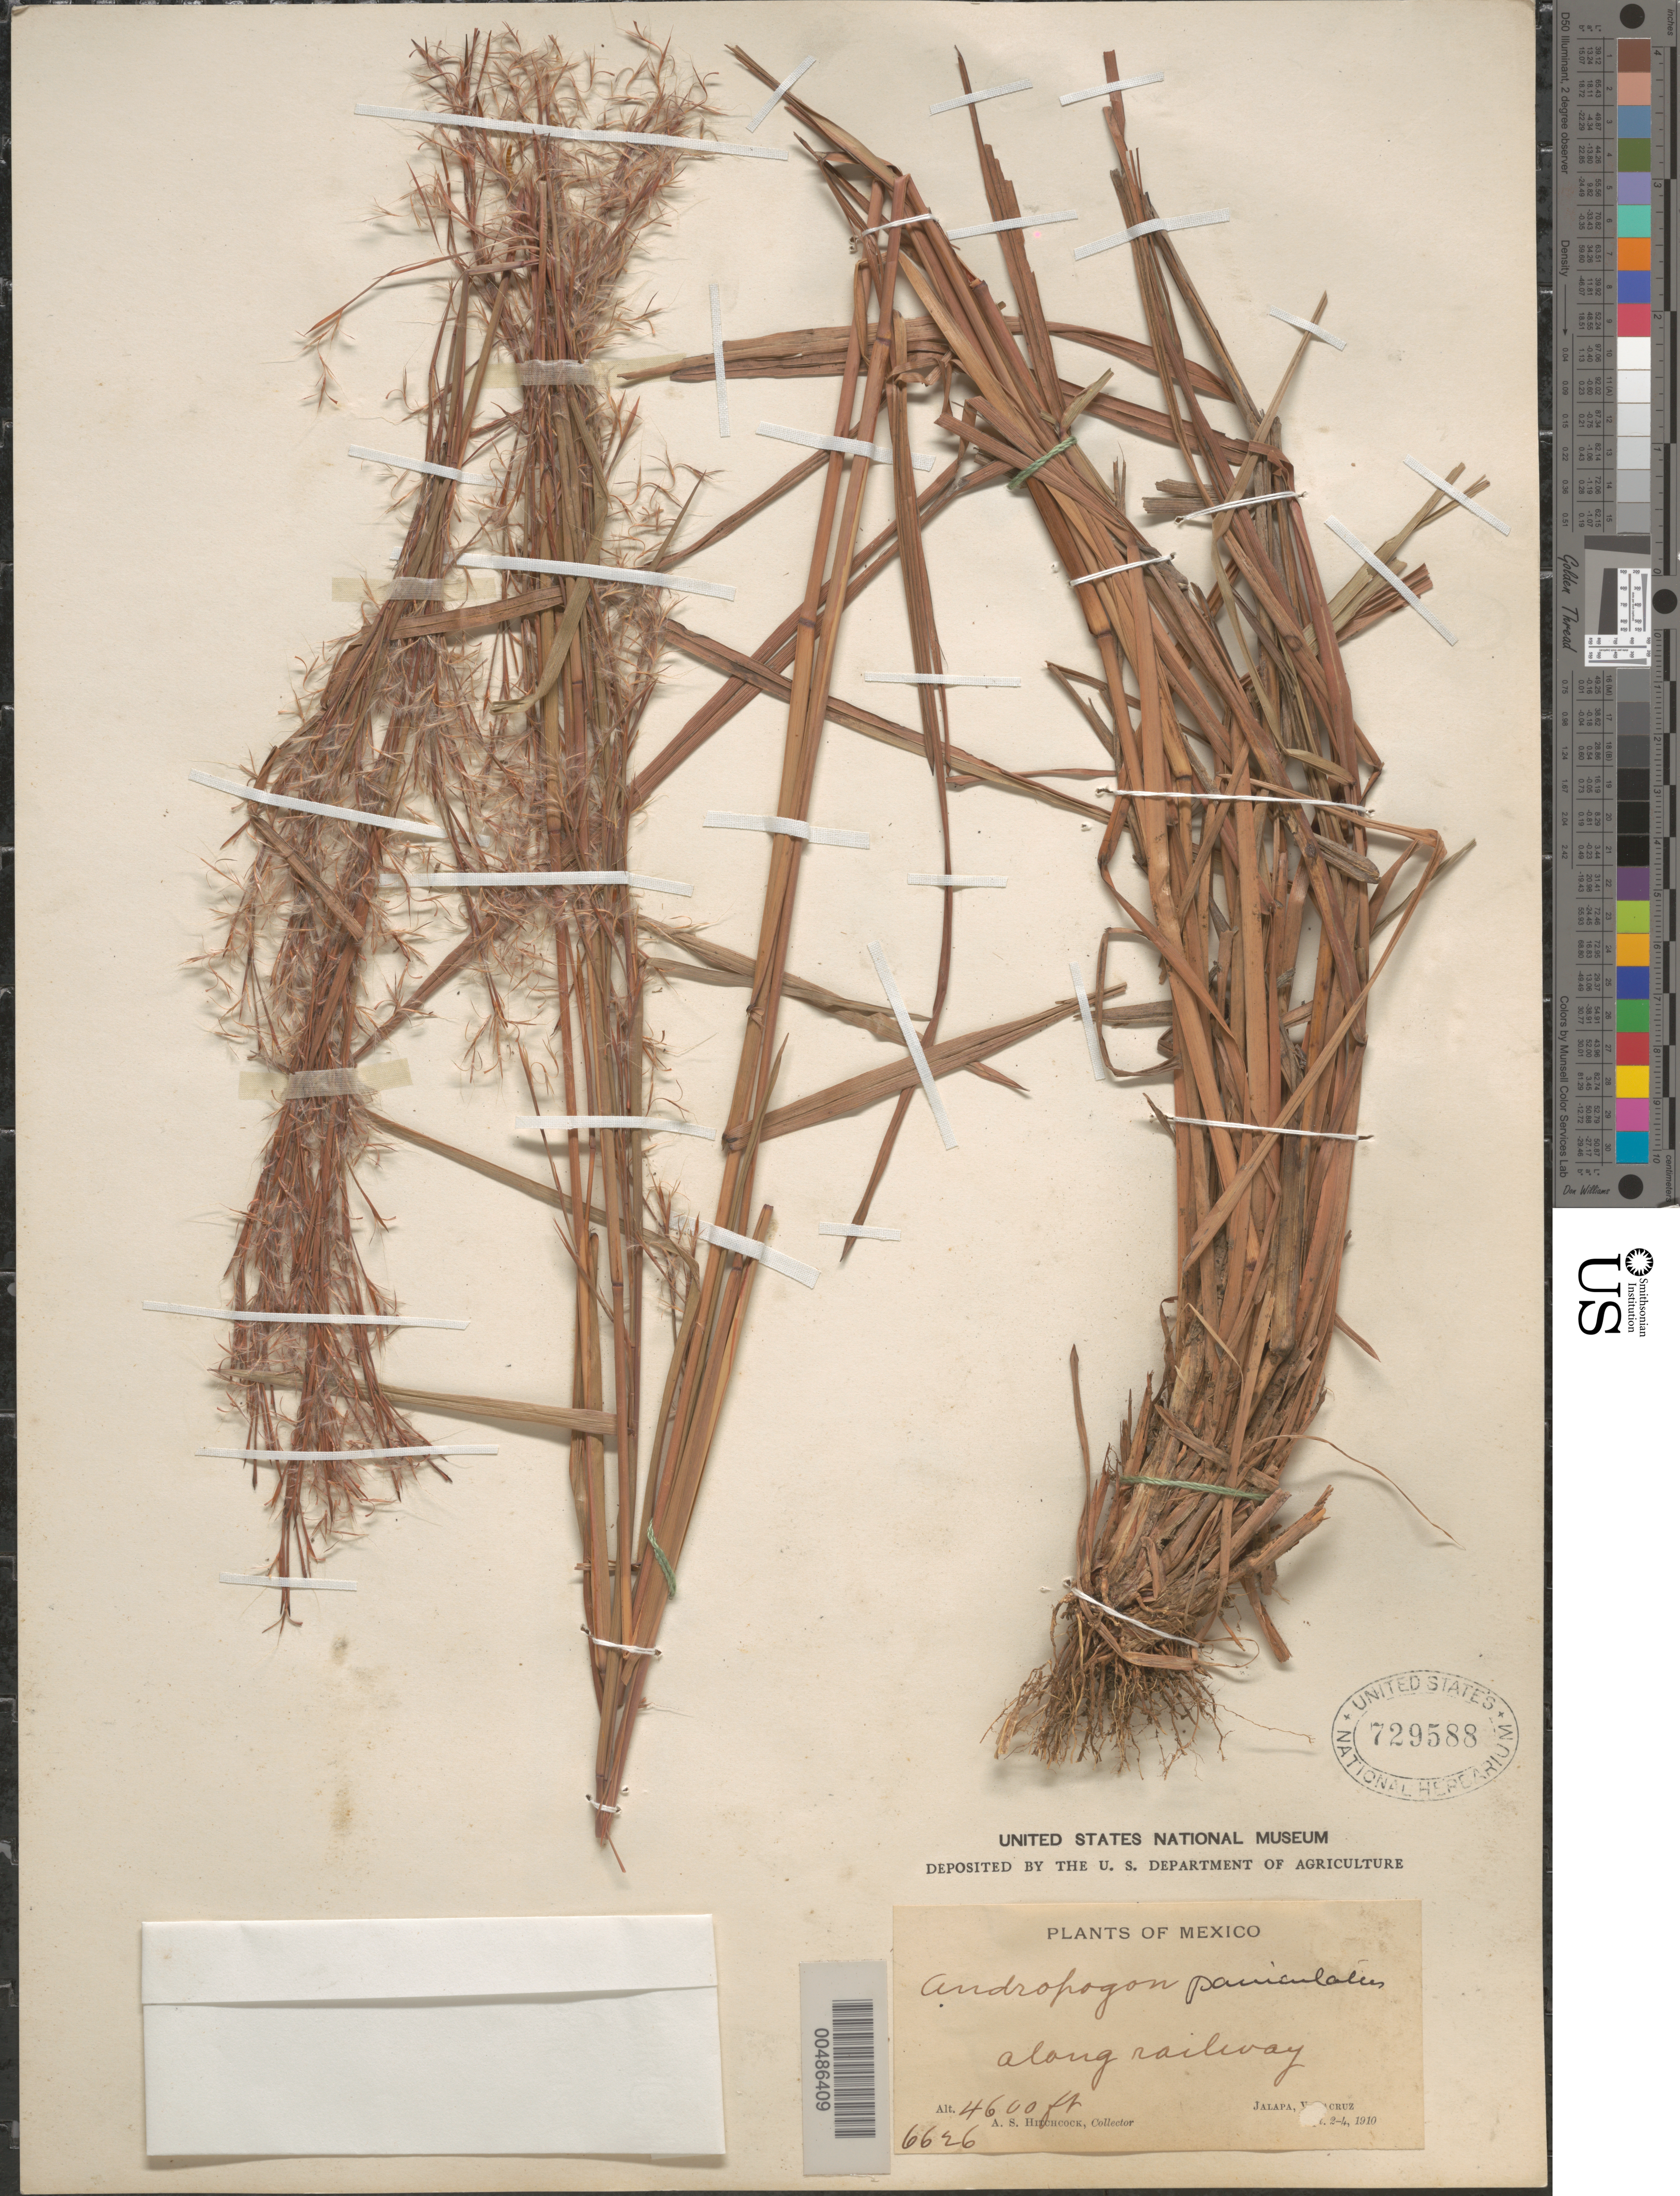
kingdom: Plantae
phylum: Tracheophyta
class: Liliopsida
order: Poales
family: Poaceae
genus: Schizachyrium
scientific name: Schizachyrium sp.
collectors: A. S. Hitchcock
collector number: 6626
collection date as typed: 2 Sep 1910 to 4 Sep 1910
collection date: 1910-09-02/1910-09-04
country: Mexico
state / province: Veracruz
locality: Jalapa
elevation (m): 1402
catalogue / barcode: US 729588